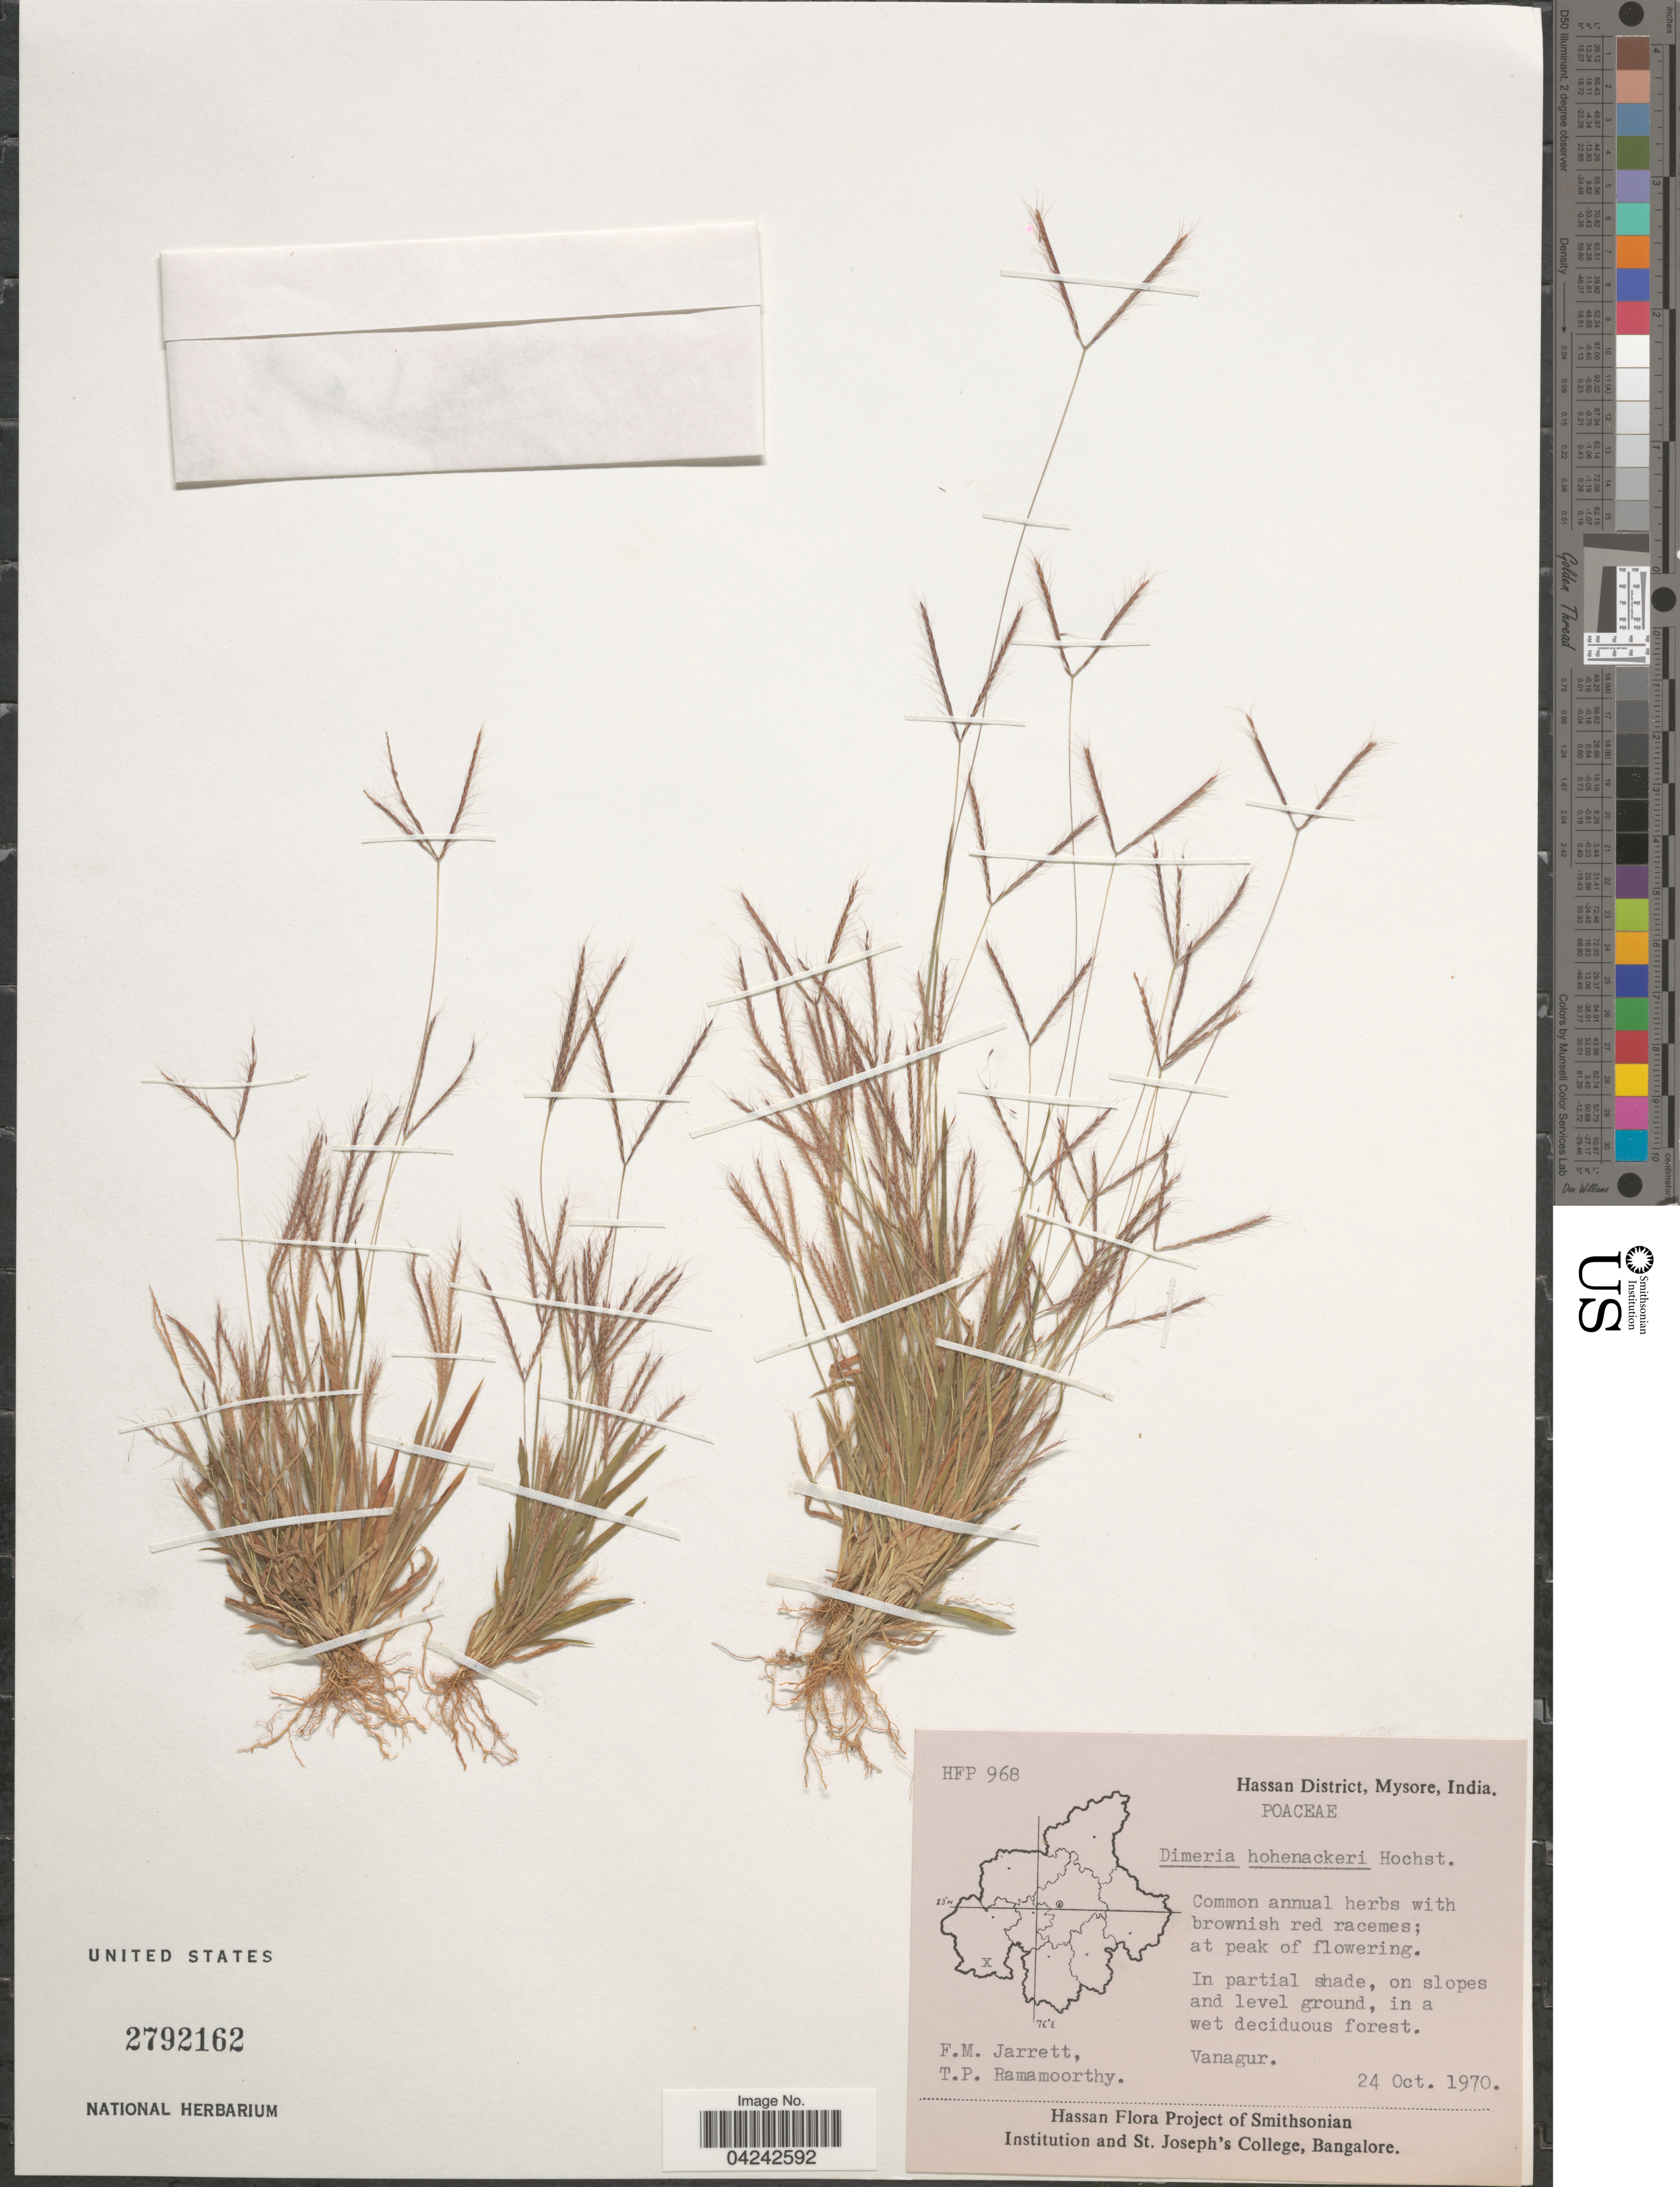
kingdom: Plantae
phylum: Tracheophyta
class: Liliopsida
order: Poales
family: Poaceae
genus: Dimeria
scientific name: Dimeria hohenackeri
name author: Hochst. ex Miq.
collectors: F. M. Jarrett & T. P. Ramamoorthy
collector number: HFP968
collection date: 1970-10-24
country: India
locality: Hassan District, Mysore. Vanagur.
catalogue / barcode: US 2792162